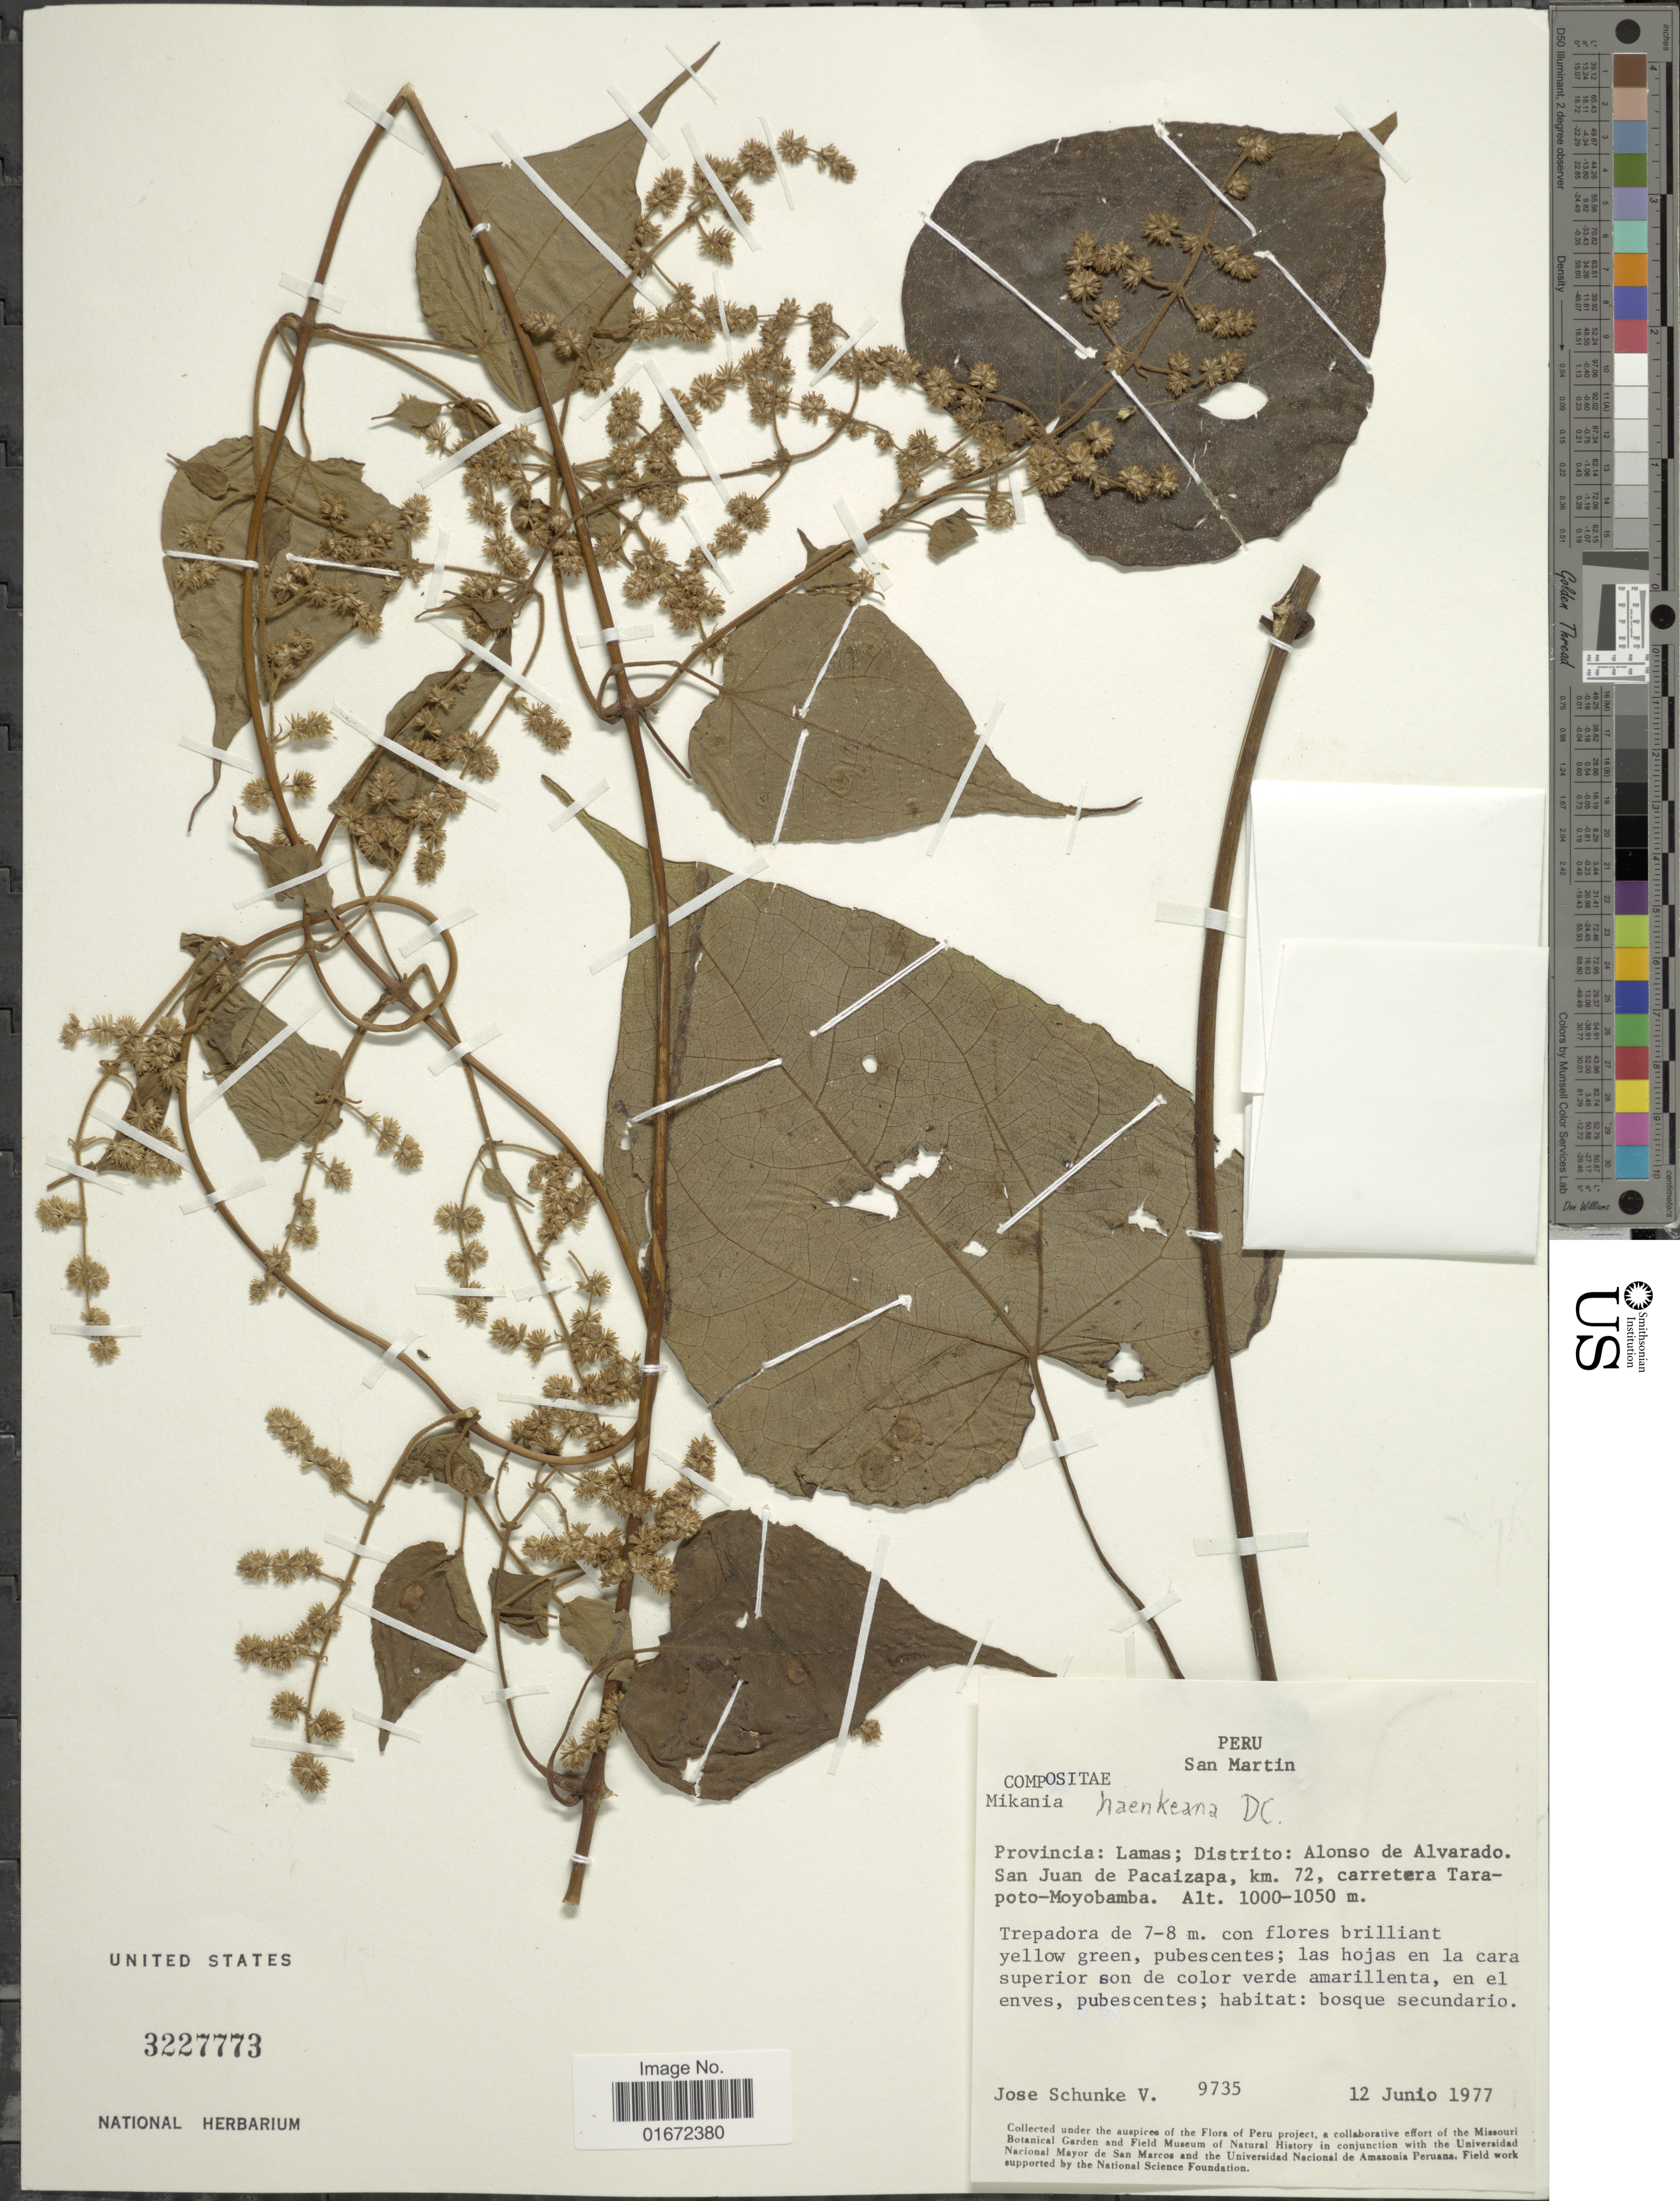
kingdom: Plantae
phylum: Tracheophyta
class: Magnoliopsida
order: Asterales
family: Asteraceae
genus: Mikania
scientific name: Mikania haenkeana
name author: DC.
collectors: J. Schunke Vigo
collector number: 9735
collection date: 1977-06-12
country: Peru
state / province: San Martín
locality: Provincia: Lamas; Distrito: Alonso de Alvarado. San Juan de Pacaizapa, km. 72, carretera Tarapoto-Moyobamba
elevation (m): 1000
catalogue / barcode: US 3227773